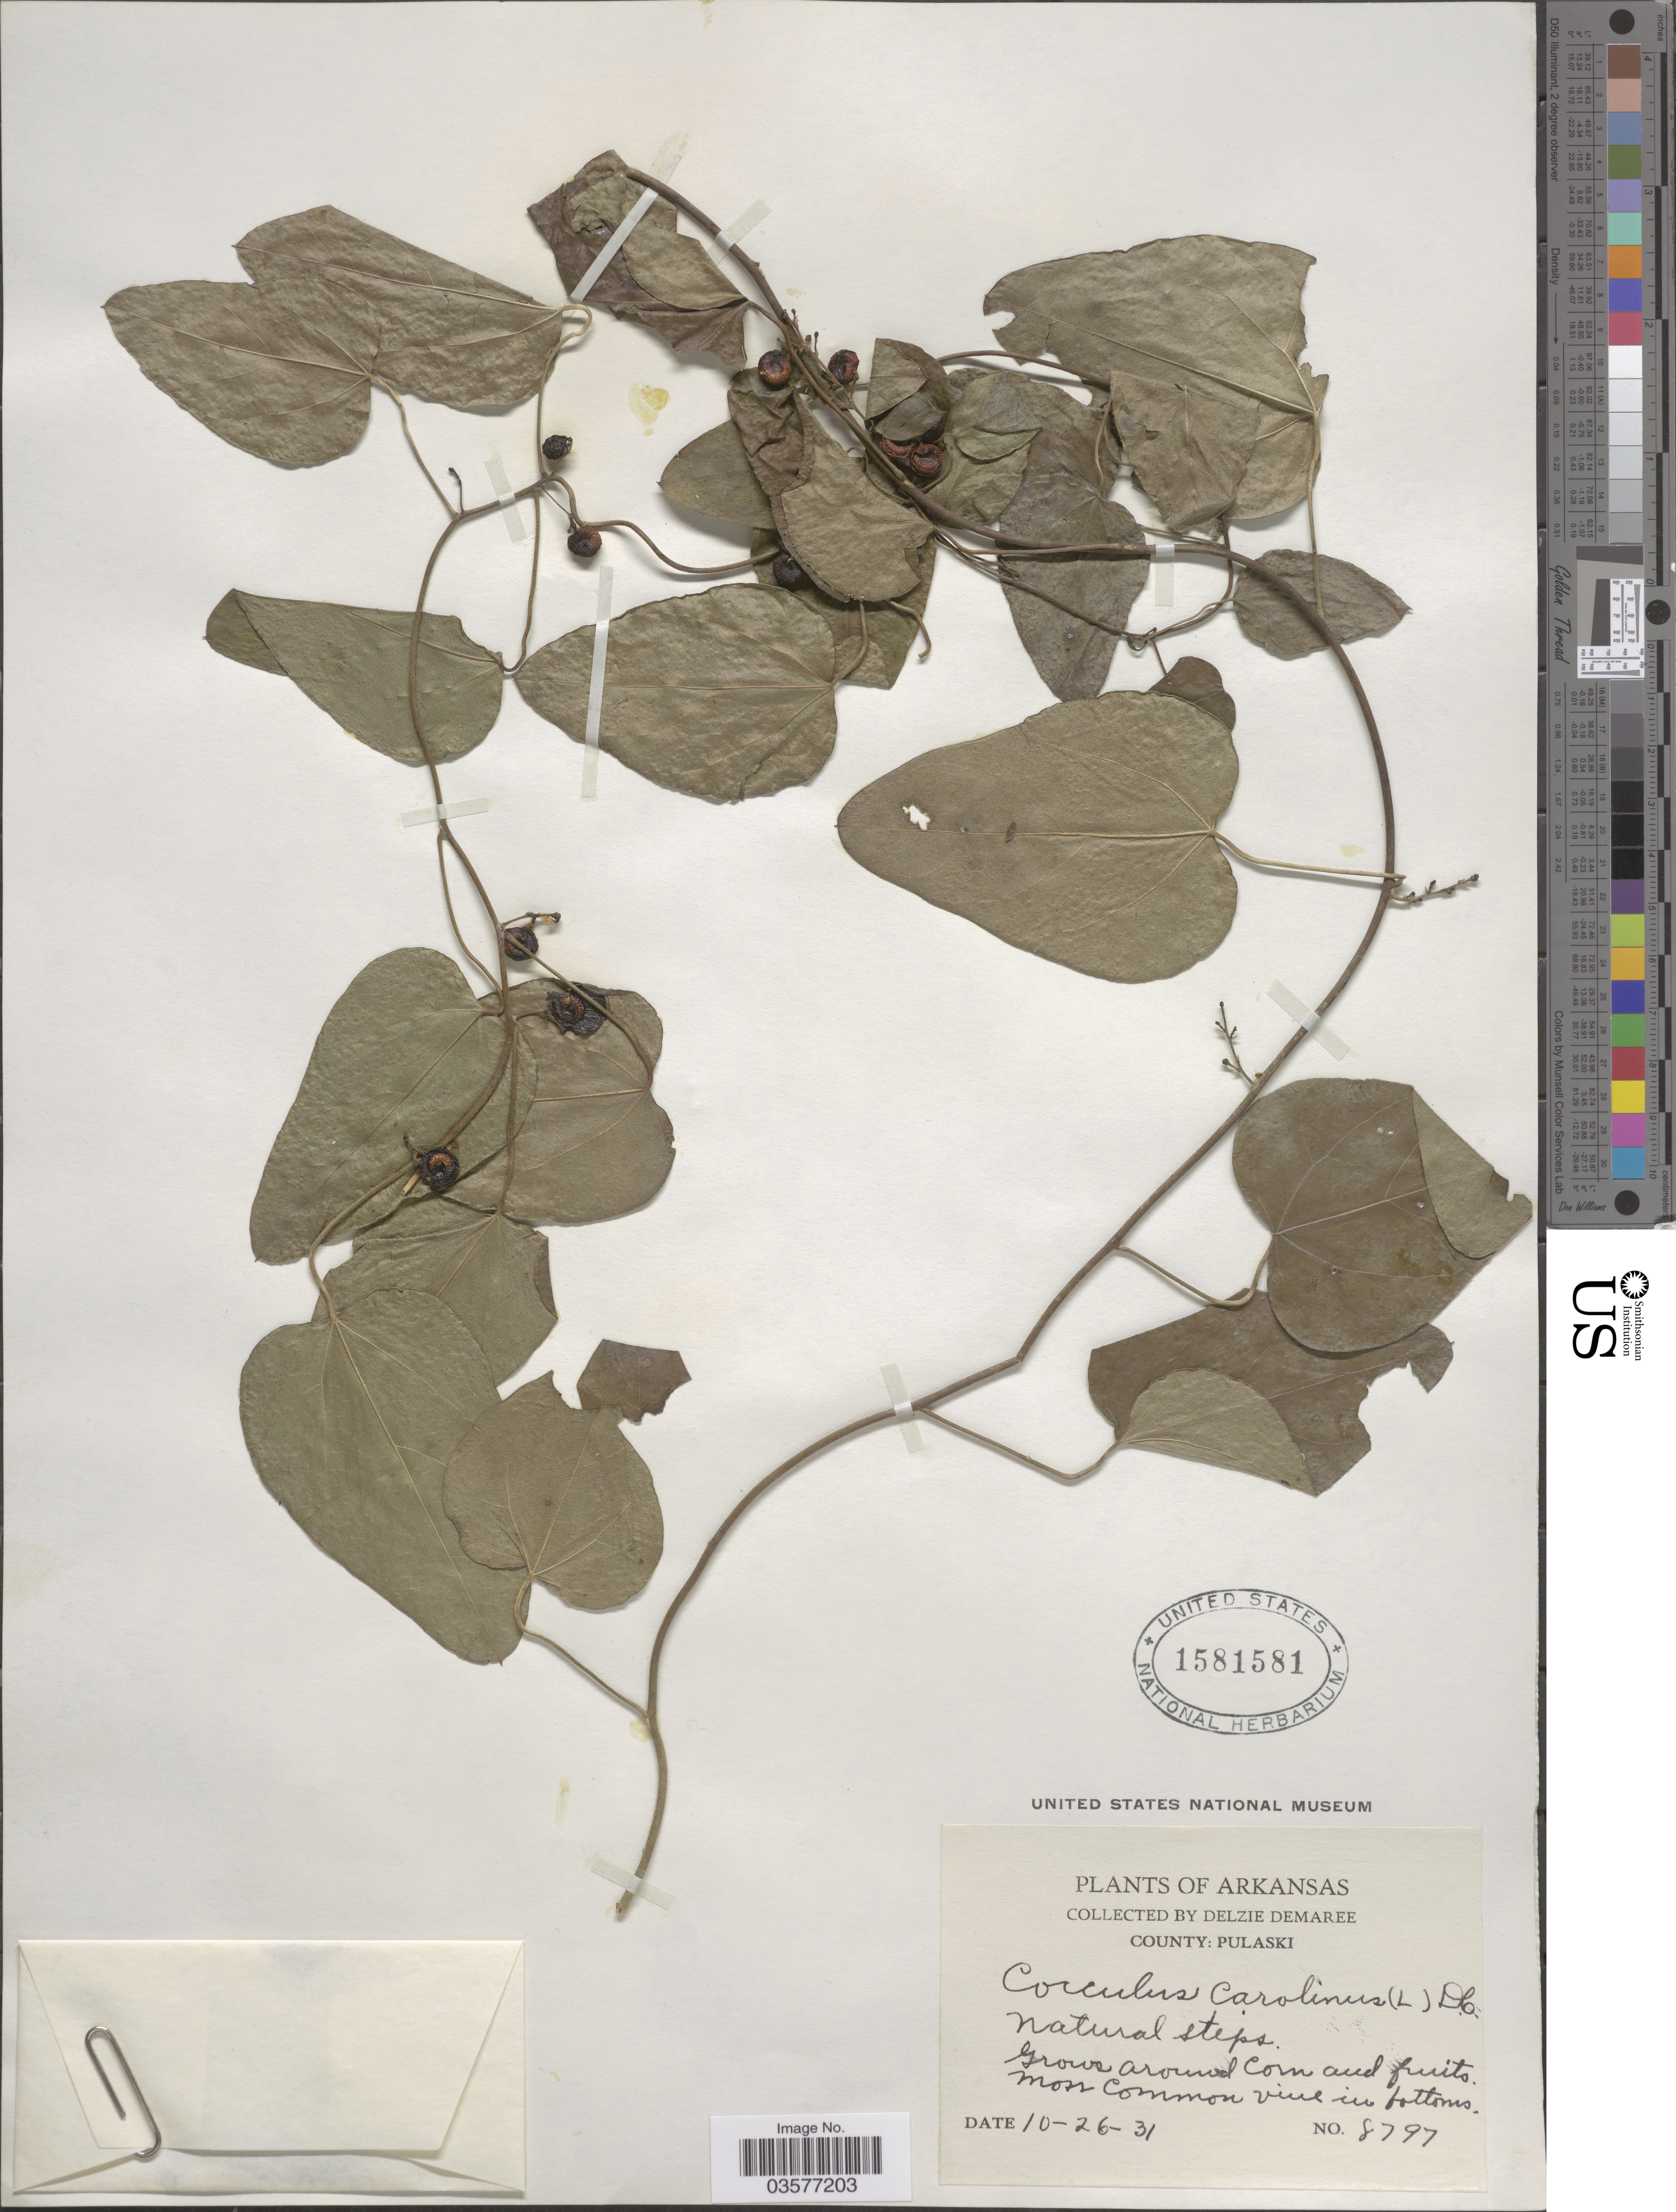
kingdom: Plantae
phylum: Tracheophyta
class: Magnoliopsida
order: Ranunculales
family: Menispermaceae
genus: Cocculus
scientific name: Cocculus carolinus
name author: (L.) DC.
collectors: D. Demaree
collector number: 8797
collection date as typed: Transcribed d/m/y: 26/10/31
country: United States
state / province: Arkansas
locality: County: Pulaski.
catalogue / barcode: US 1581581